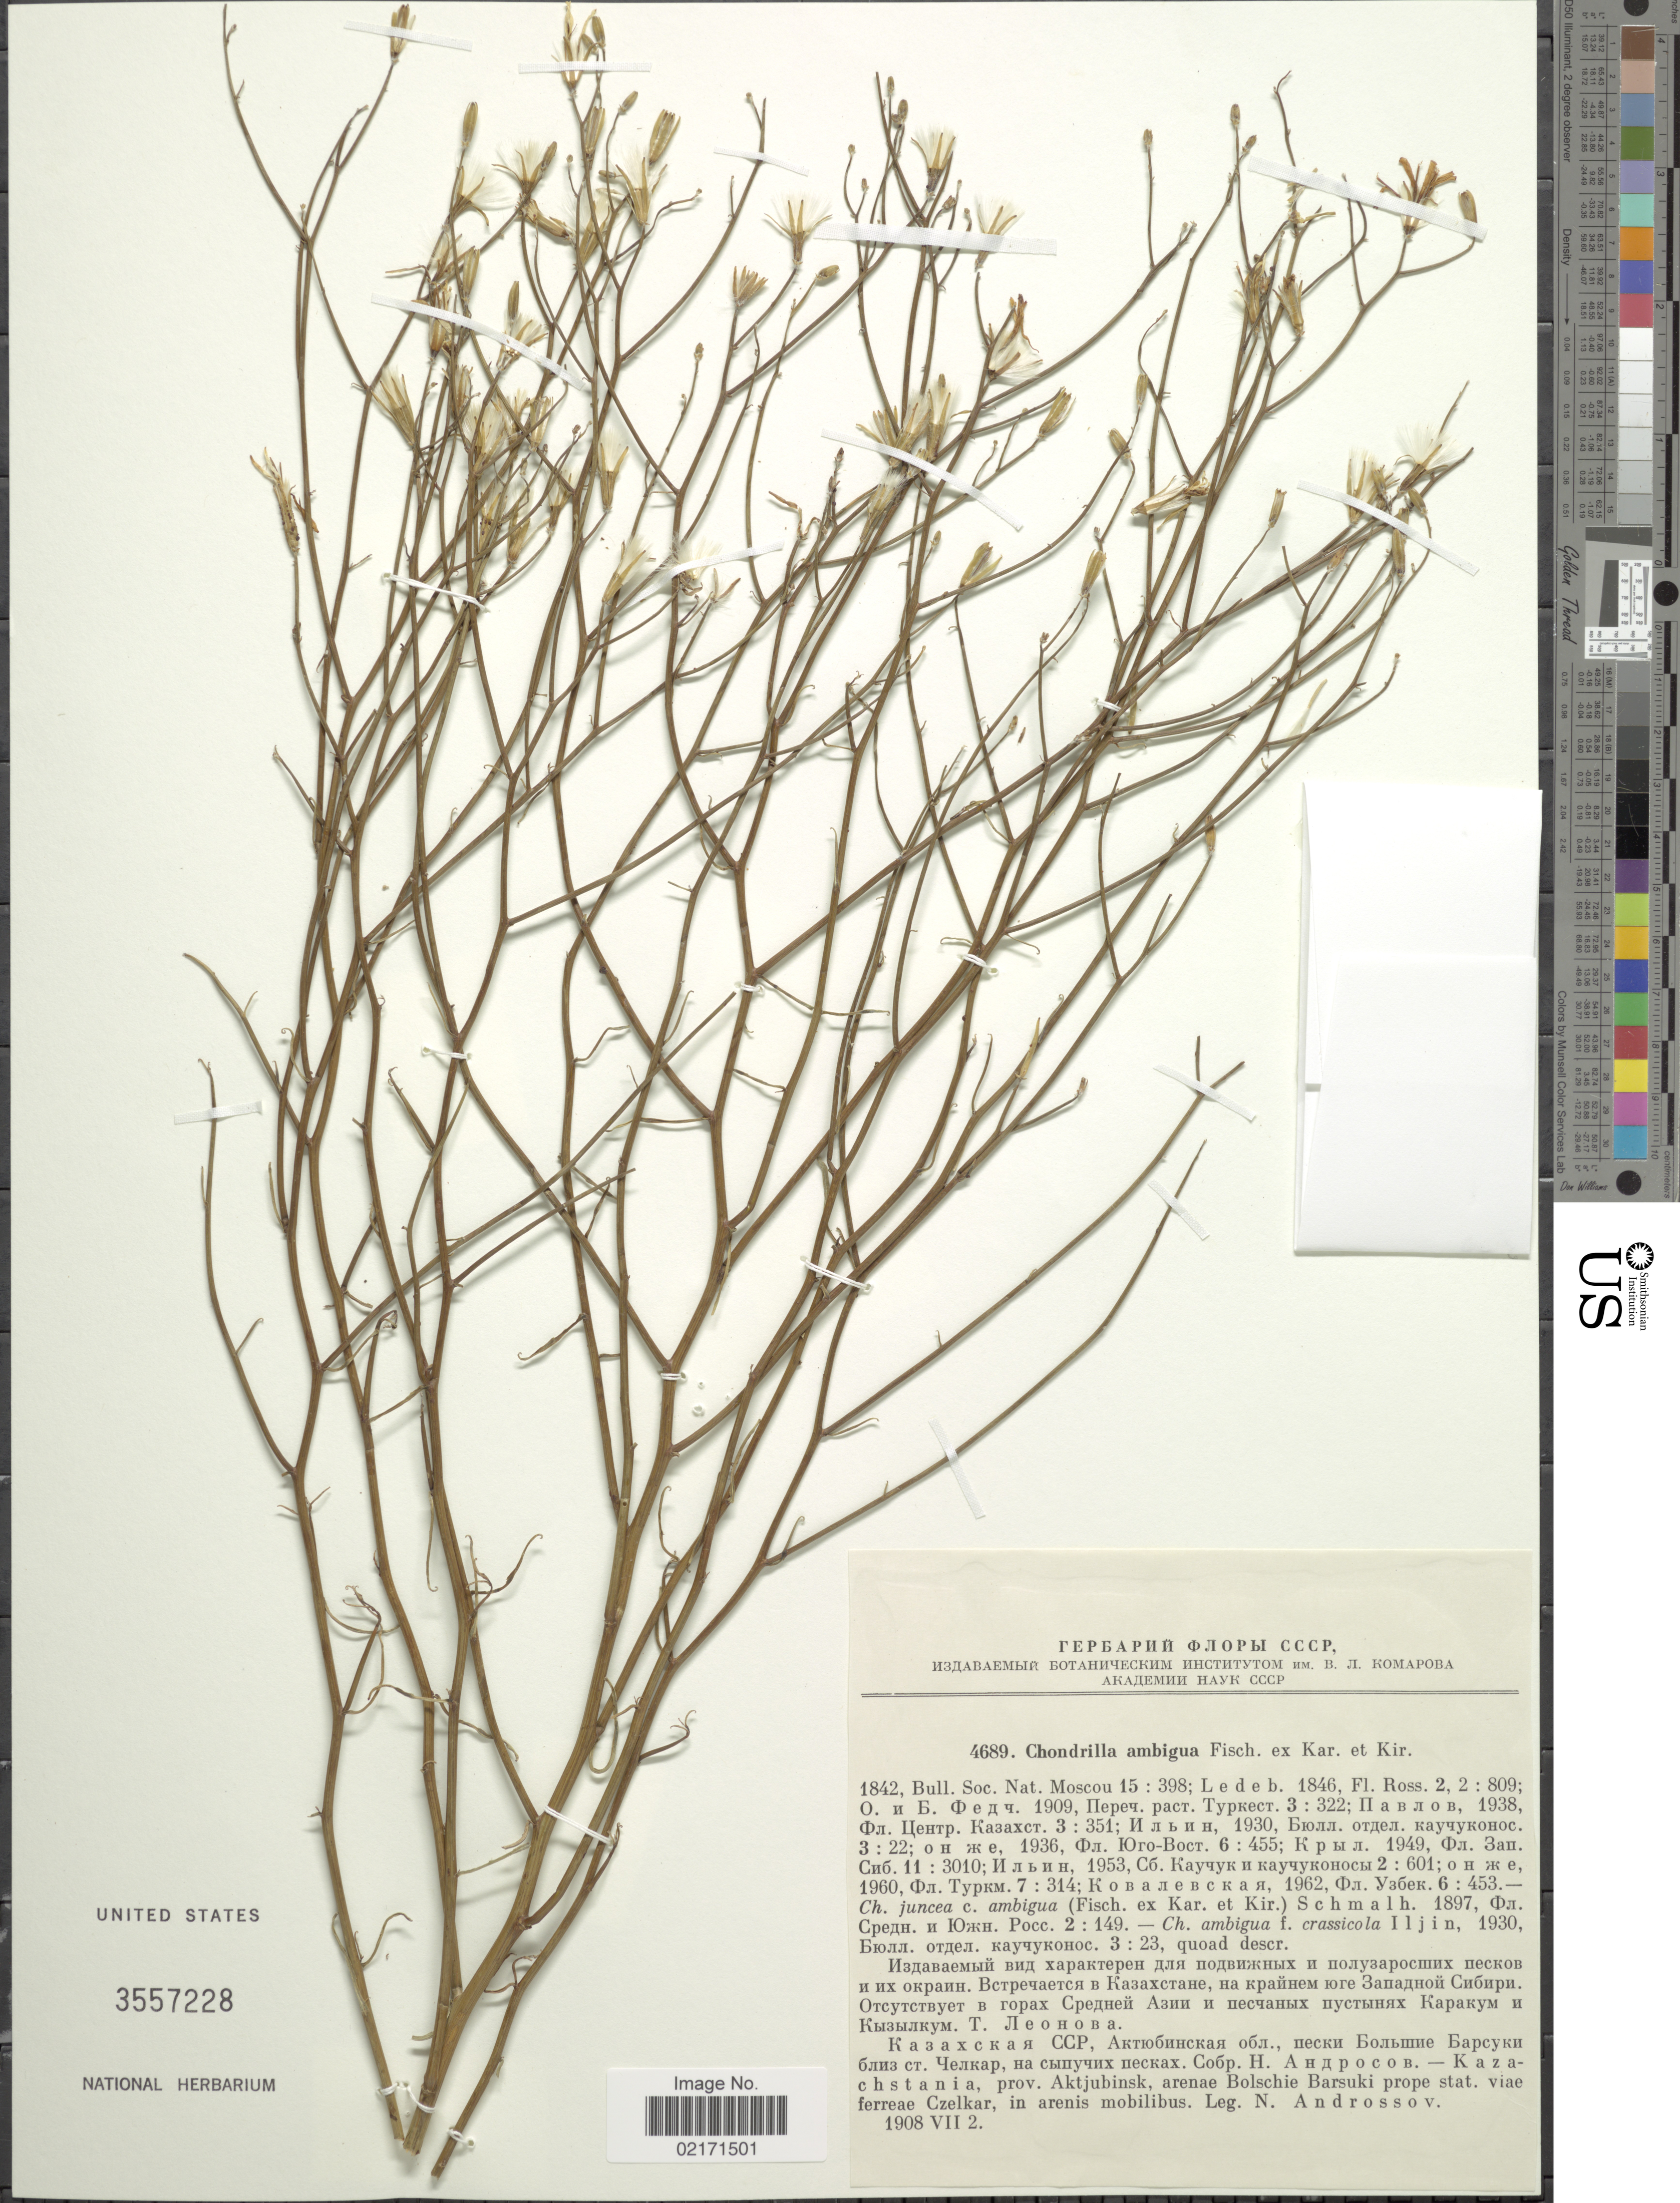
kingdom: Plantae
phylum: Tracheophyta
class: Magnoliopsida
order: Asterales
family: Asteraceae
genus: Chondrilla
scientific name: Chondrilla ambigua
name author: Kar. & Kir. ex Fisch.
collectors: N. Androssov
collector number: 4689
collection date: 1908-07-02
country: Kazakhstan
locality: Kazachstania, prov. Aktjubinsk, in arenis Bolschie Barsuki prope stat. viae ferrae Czelkar, in arenis mobilibus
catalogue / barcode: US 3557228